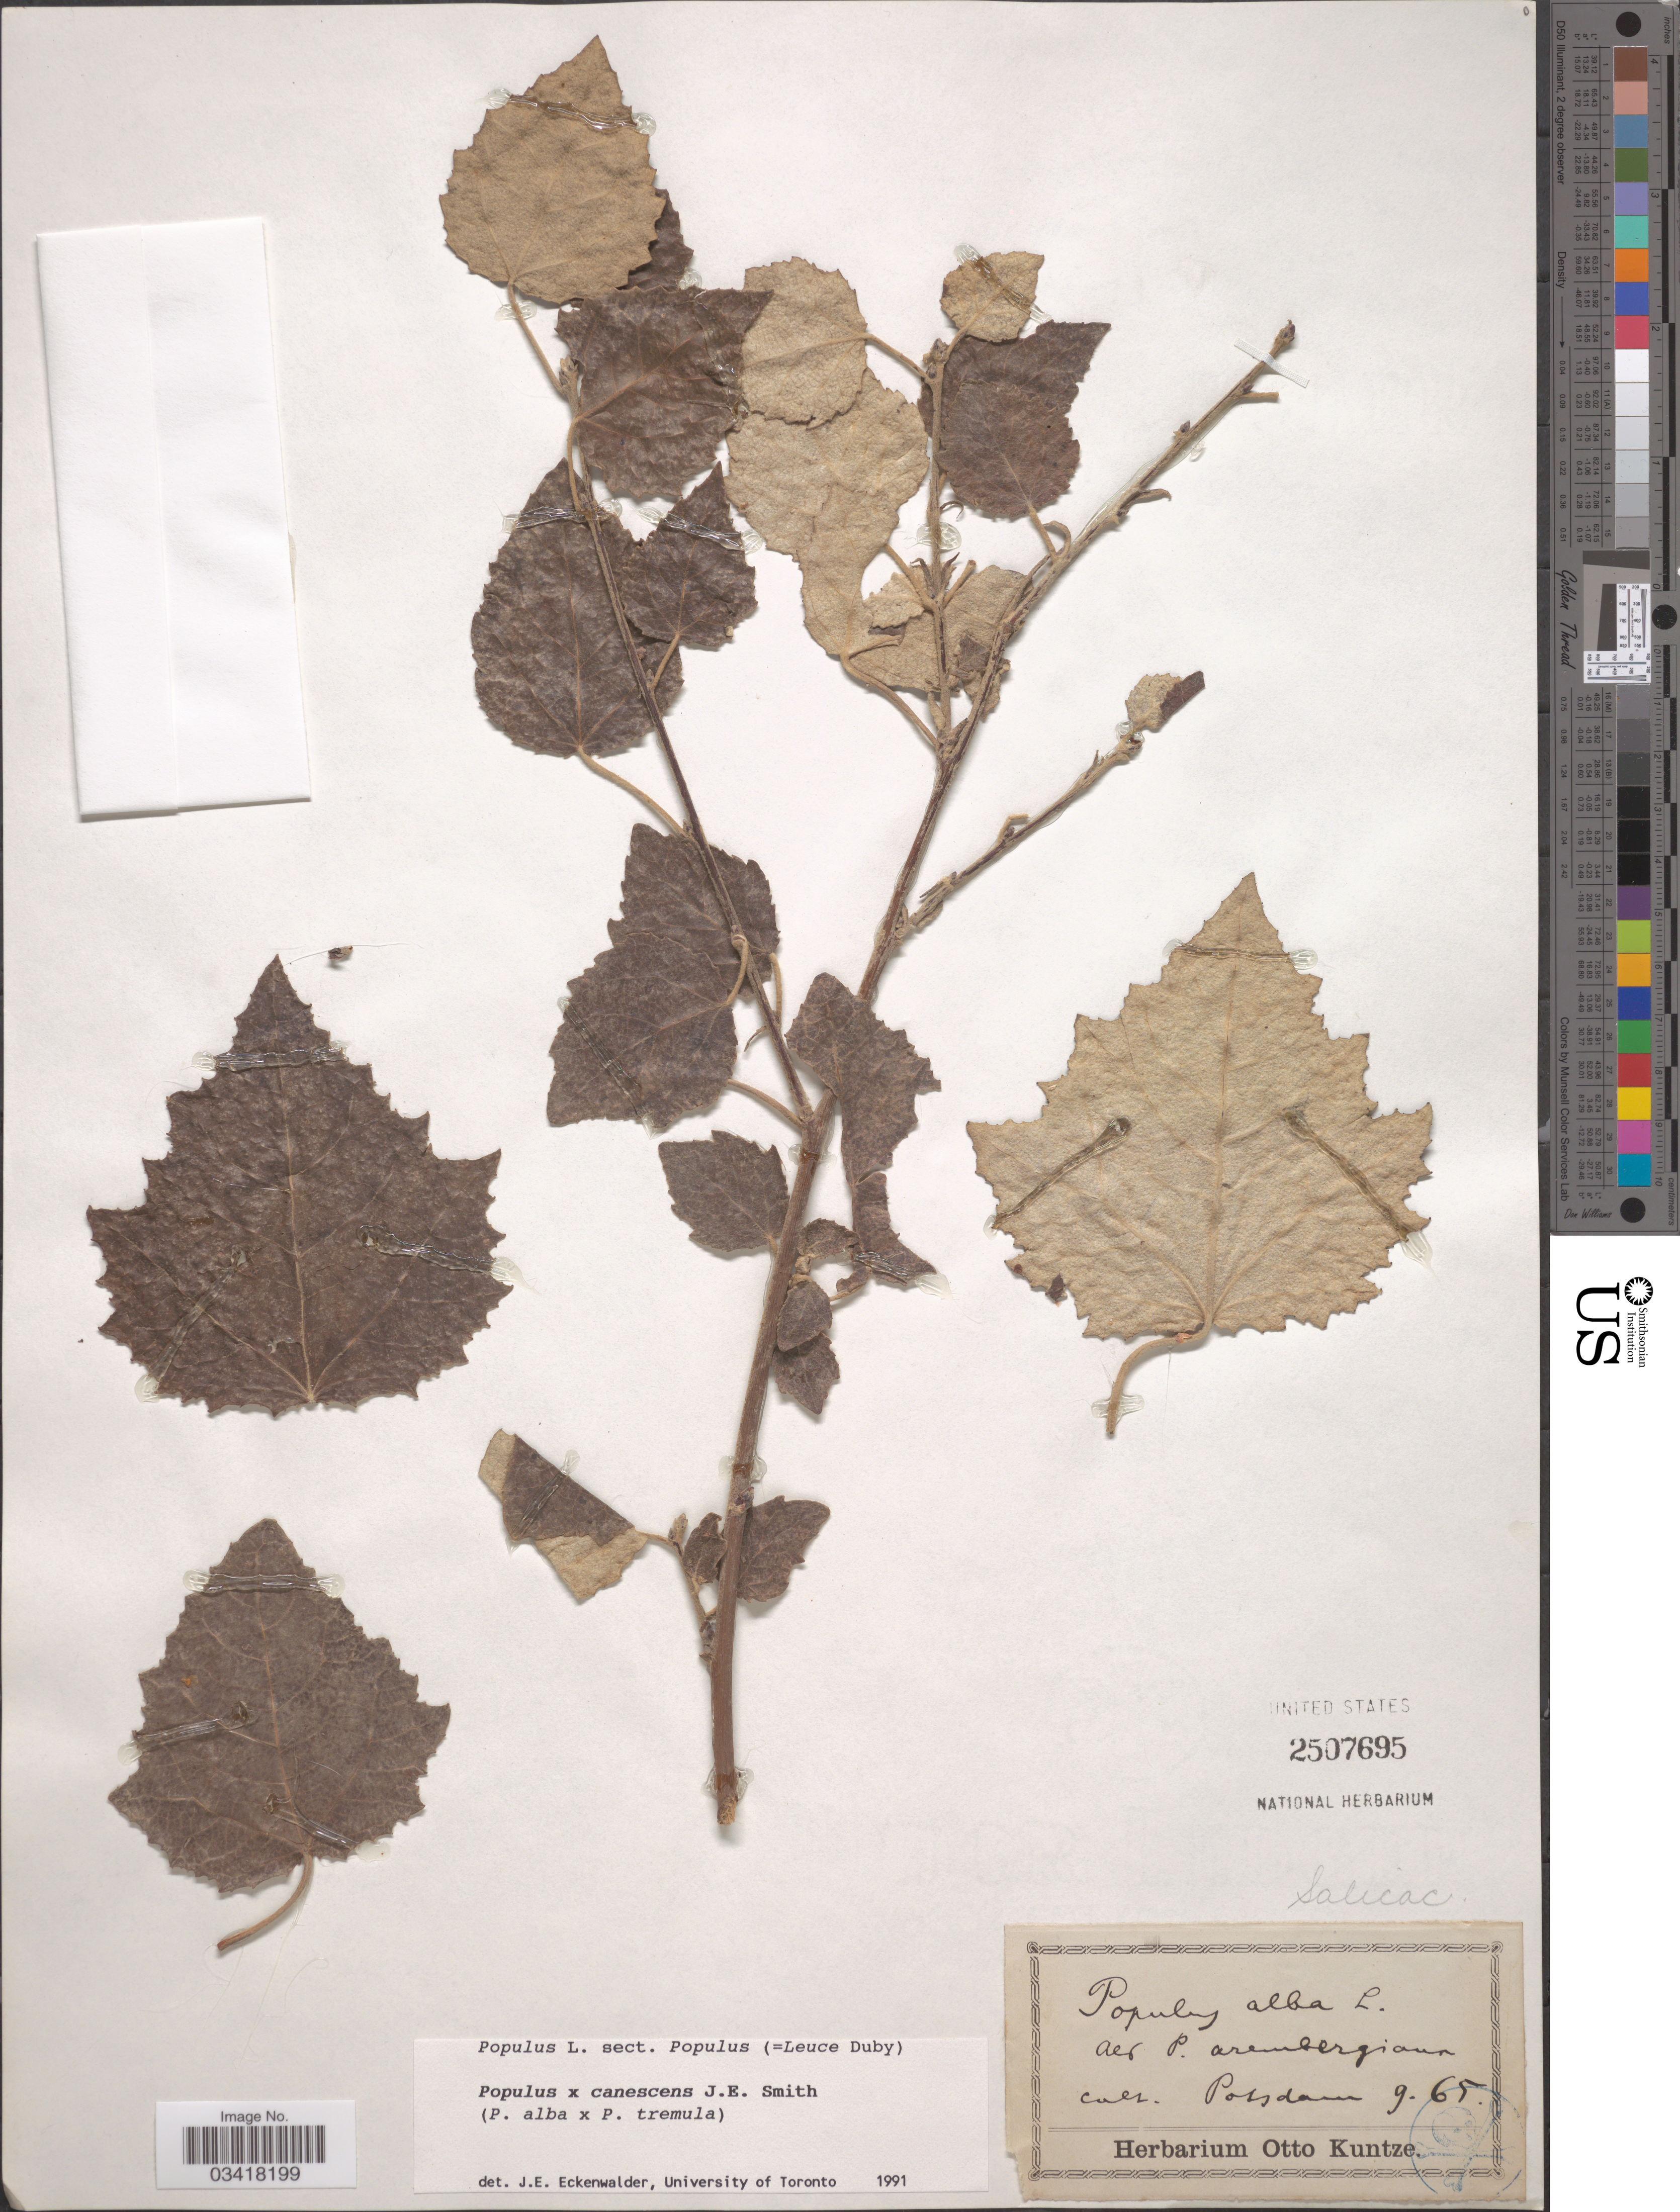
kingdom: Plantae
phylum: Tracheophyta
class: Magnoliopsida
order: Malpighiales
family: Salicaceae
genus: Populus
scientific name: Populus x canescens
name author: (Aiton) Sm.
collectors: ex herb. Otto Kuntze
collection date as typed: Transcribed d/m/y: /9/65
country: Germany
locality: Potsdam.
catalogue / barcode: US 2507695